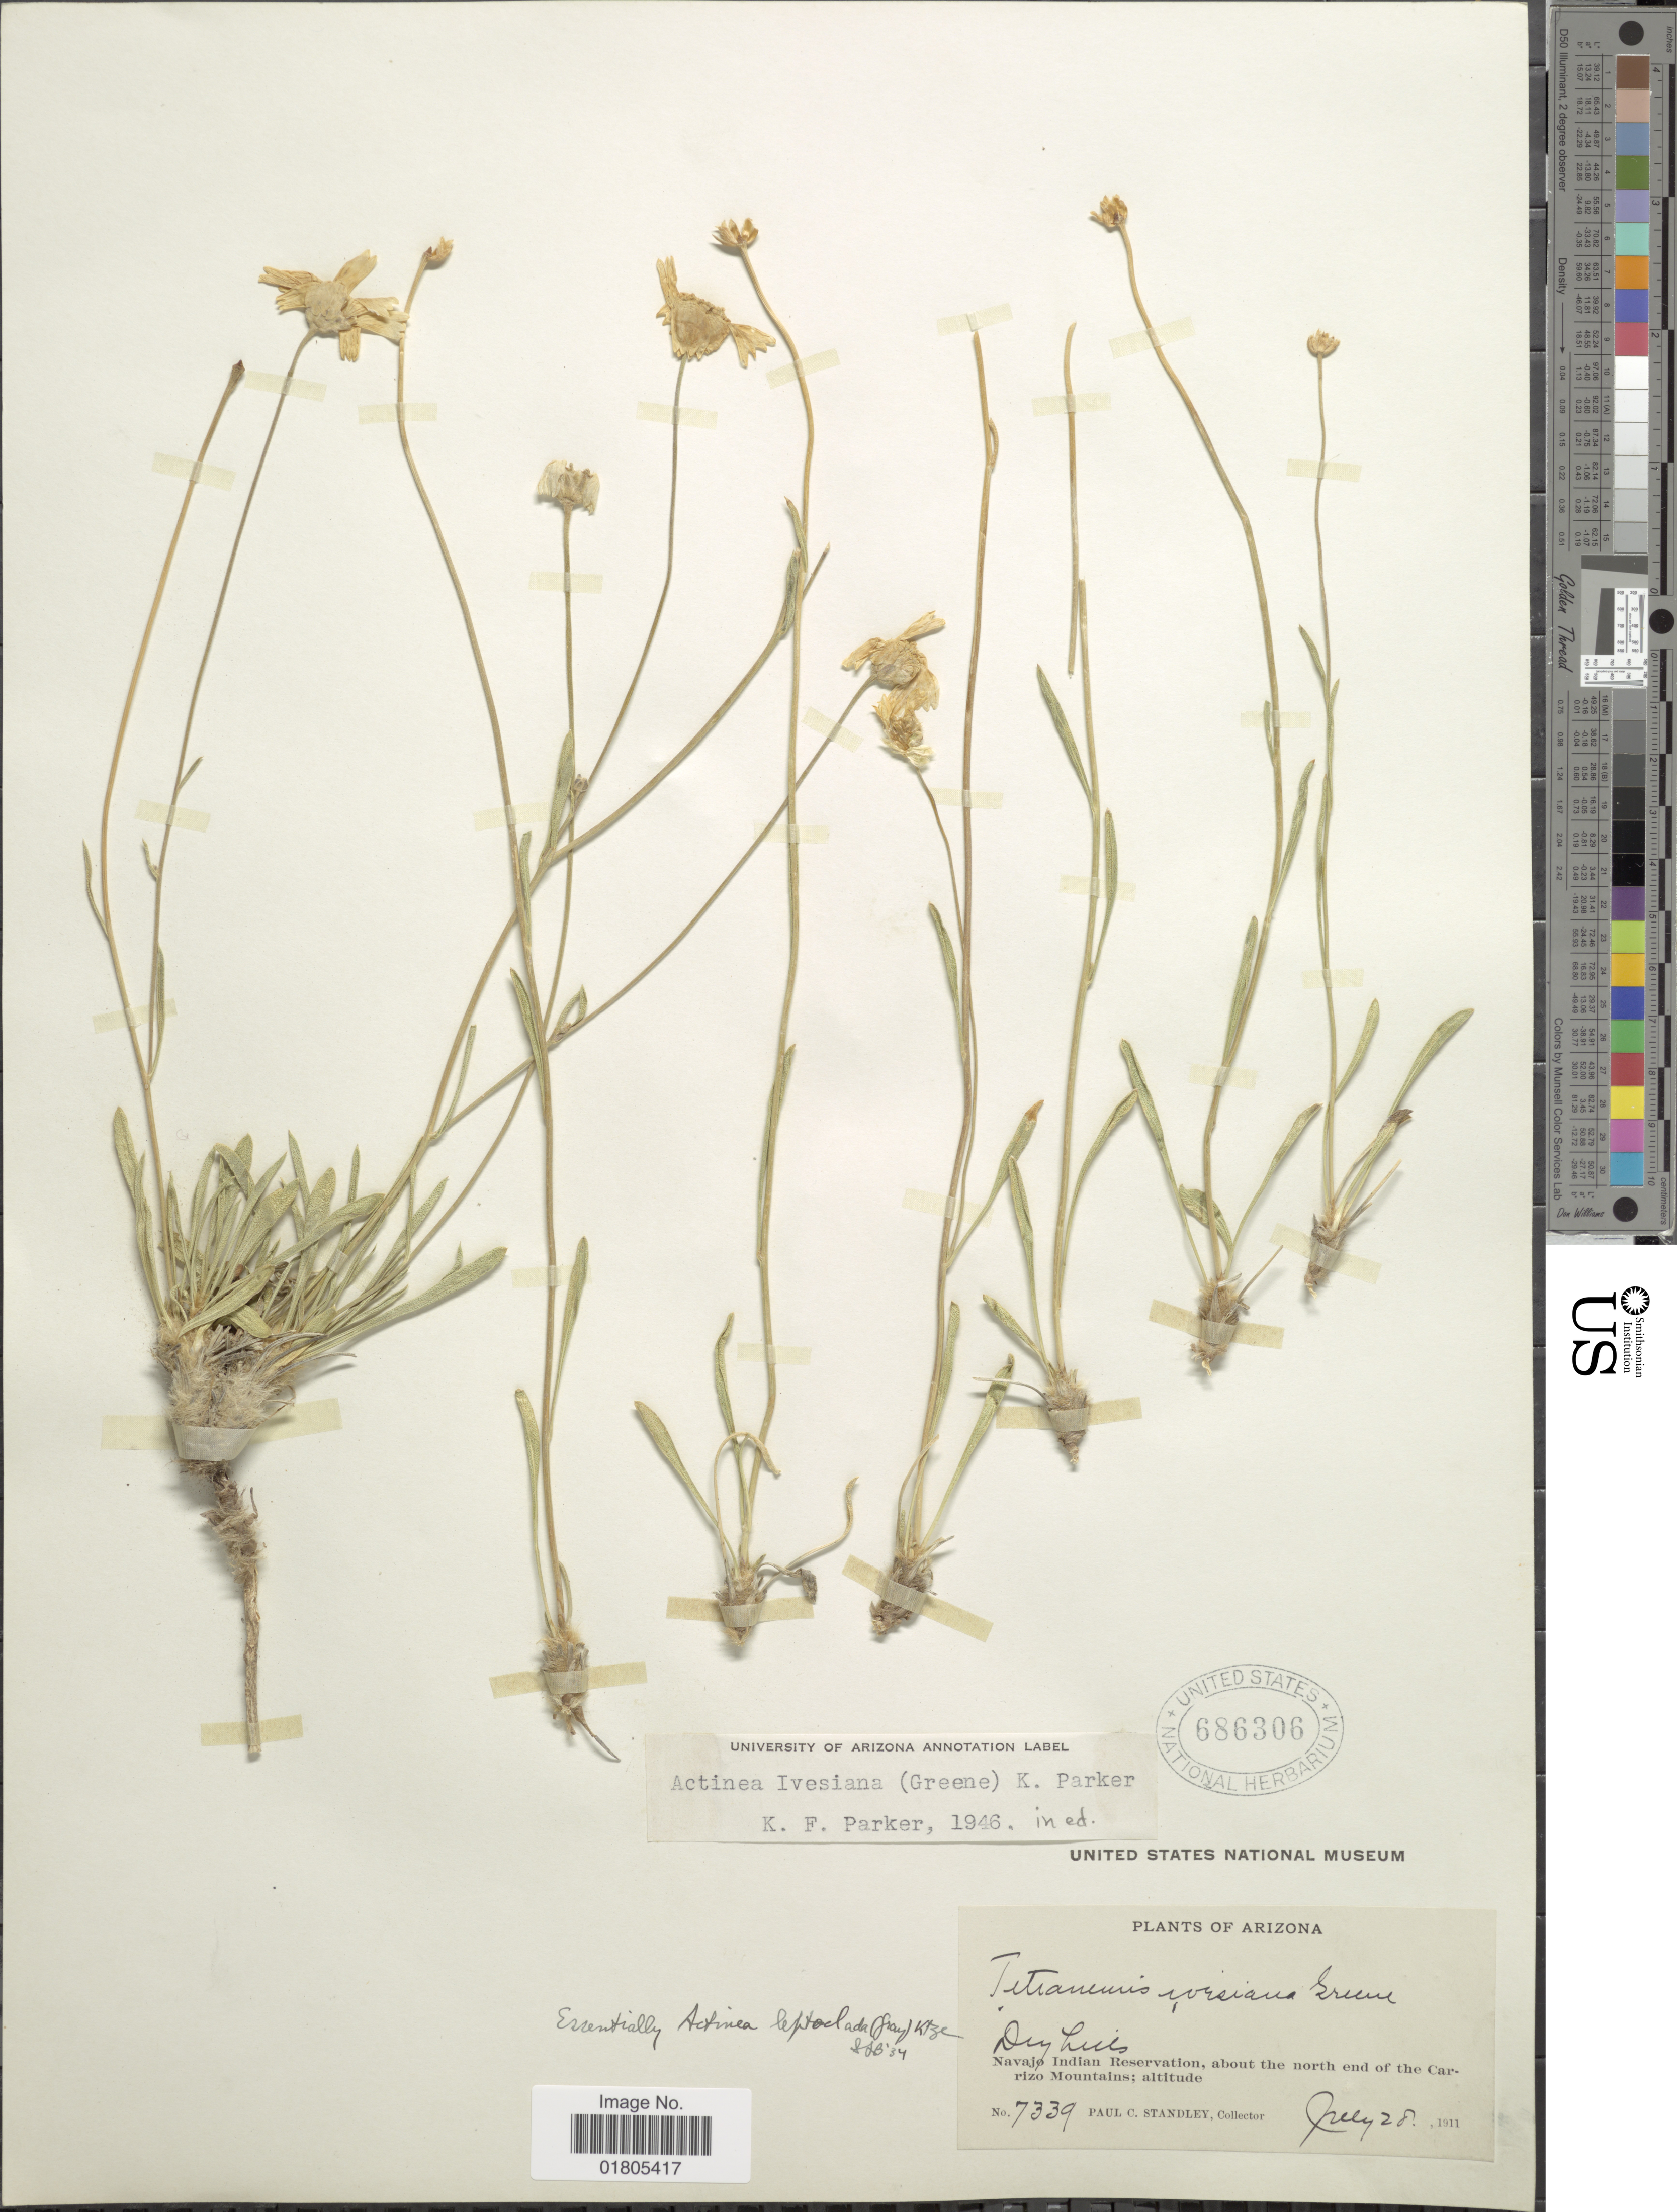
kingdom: Plantae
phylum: Tracheophyta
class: Magnoliopsida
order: Asterales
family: Asteraceae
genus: Actinea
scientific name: Actinea ivesiana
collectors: P. C. Standley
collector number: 7339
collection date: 1911-07-28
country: United States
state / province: Arizona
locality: Dry hills. Navajo Indian Reservation, about the north end of the Carrizo Mountains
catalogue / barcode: US 686306